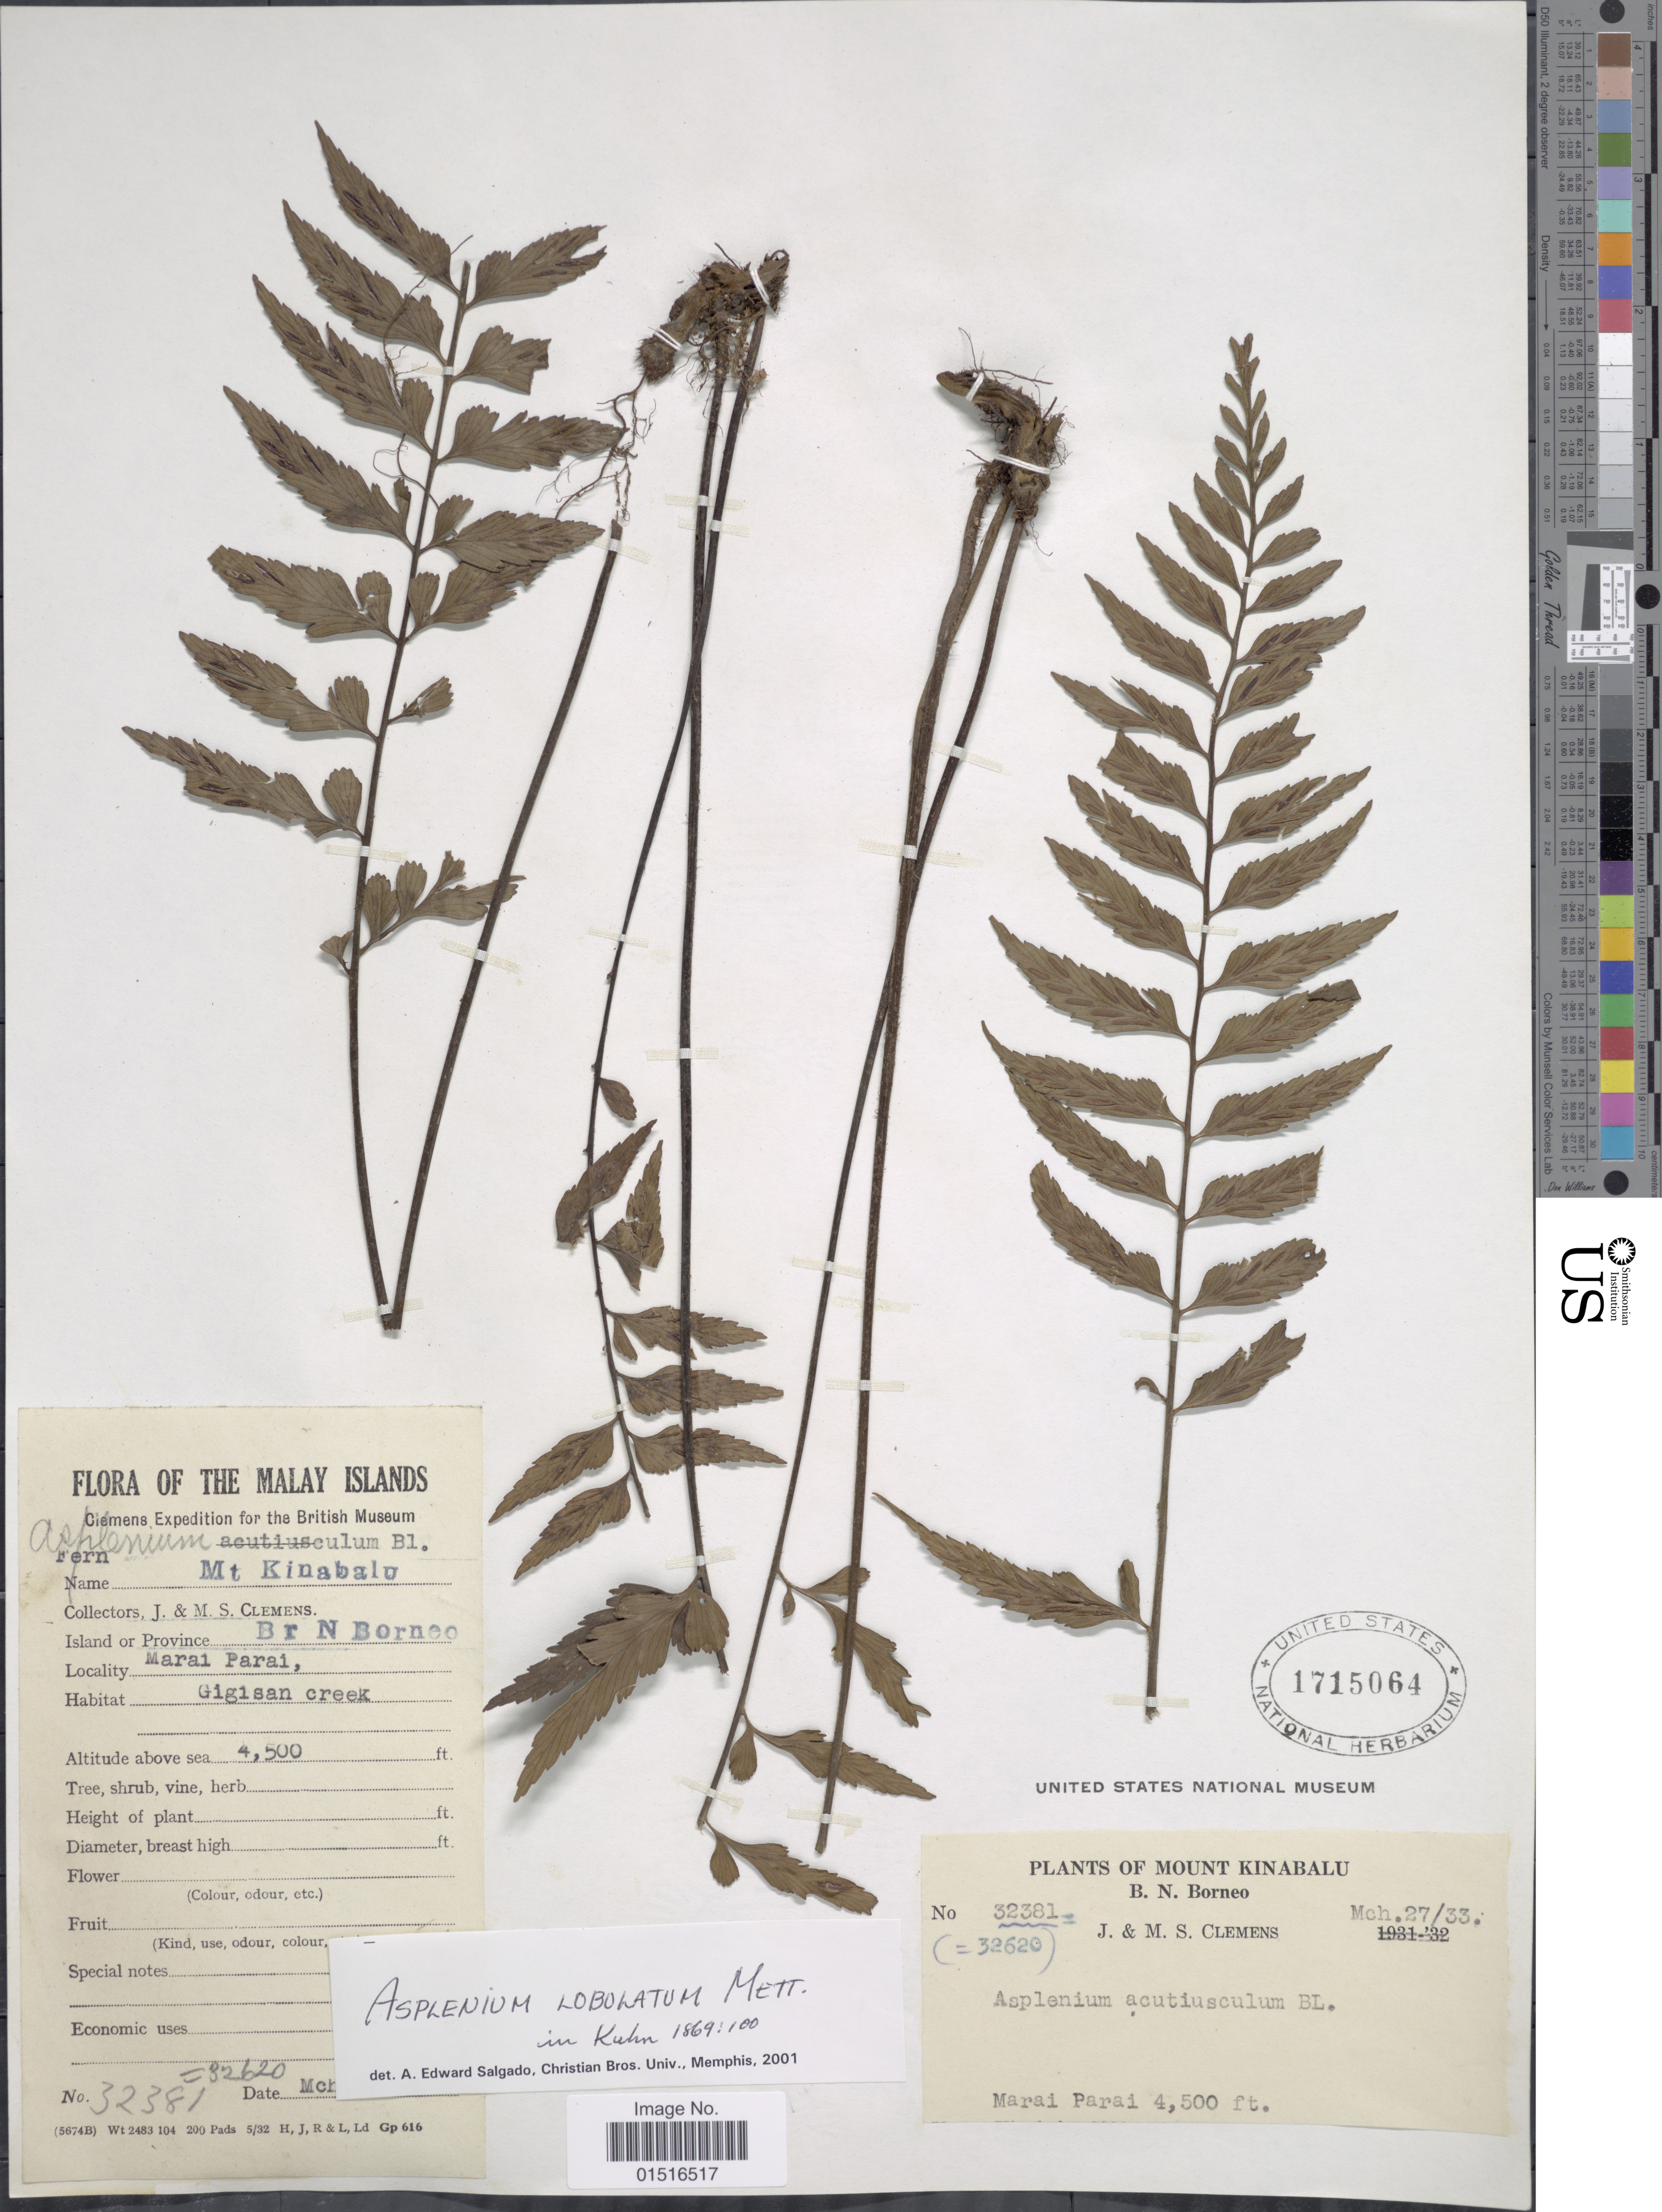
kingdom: Plantae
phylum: Tracheophyta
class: Polypodiopsida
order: Polypodiales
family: Aspleniaceae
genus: Asplenium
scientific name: Asplenium lobulatum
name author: Mett.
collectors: J. Clemens & M. S. Clemens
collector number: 32620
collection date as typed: Transcribed d/m/y: 27/3/33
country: Malaysia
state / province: Sabah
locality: Mount Kinabalu, B.N. Borneo, Malay Islands, Br. N. Borneo, Marai Parai, Gigisan Creek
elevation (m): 1372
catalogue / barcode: US 1715064